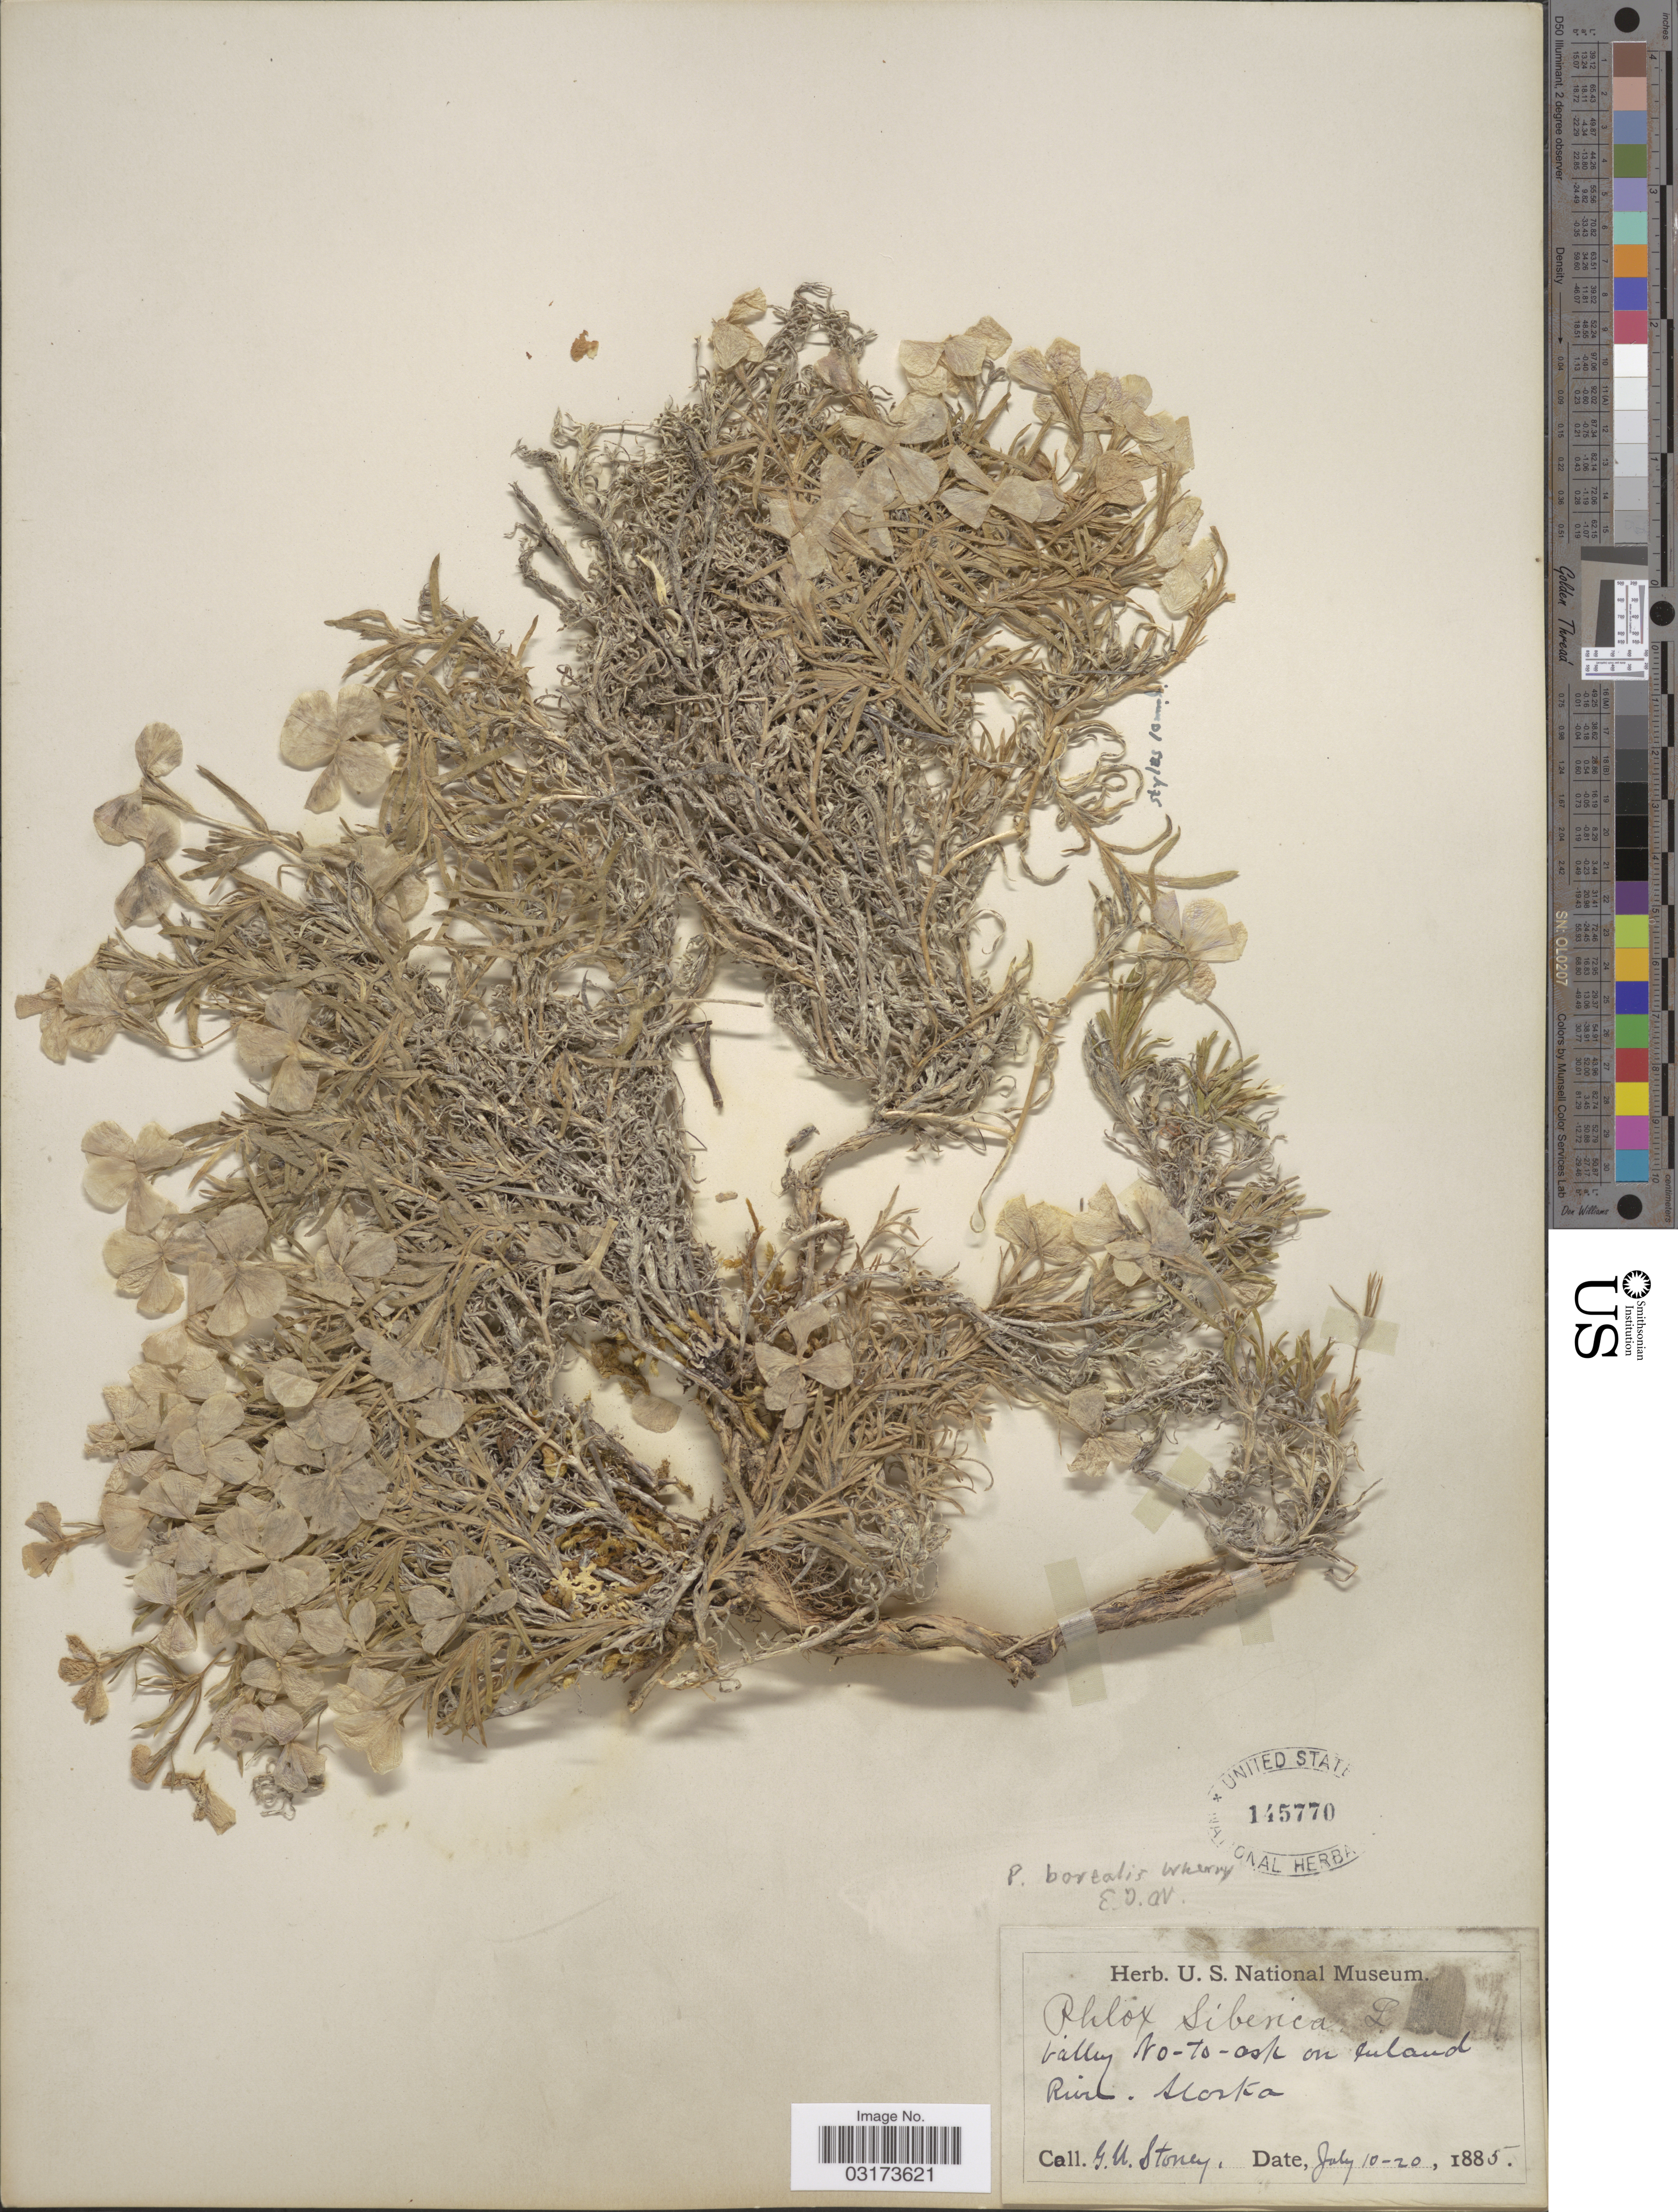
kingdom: Plantae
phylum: Tracheophyta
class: Magnoliopsida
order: Ericales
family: Polemoniaceae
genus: Phlox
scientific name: Phlox alaskensis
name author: Jordal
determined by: Mayfield, M. H.; Ferguson, C. J.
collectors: G. Stoney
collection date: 1885-07-10/1885-07-20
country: United States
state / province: Alaska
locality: Valley No-to-ask on Inland River.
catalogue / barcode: US 145770